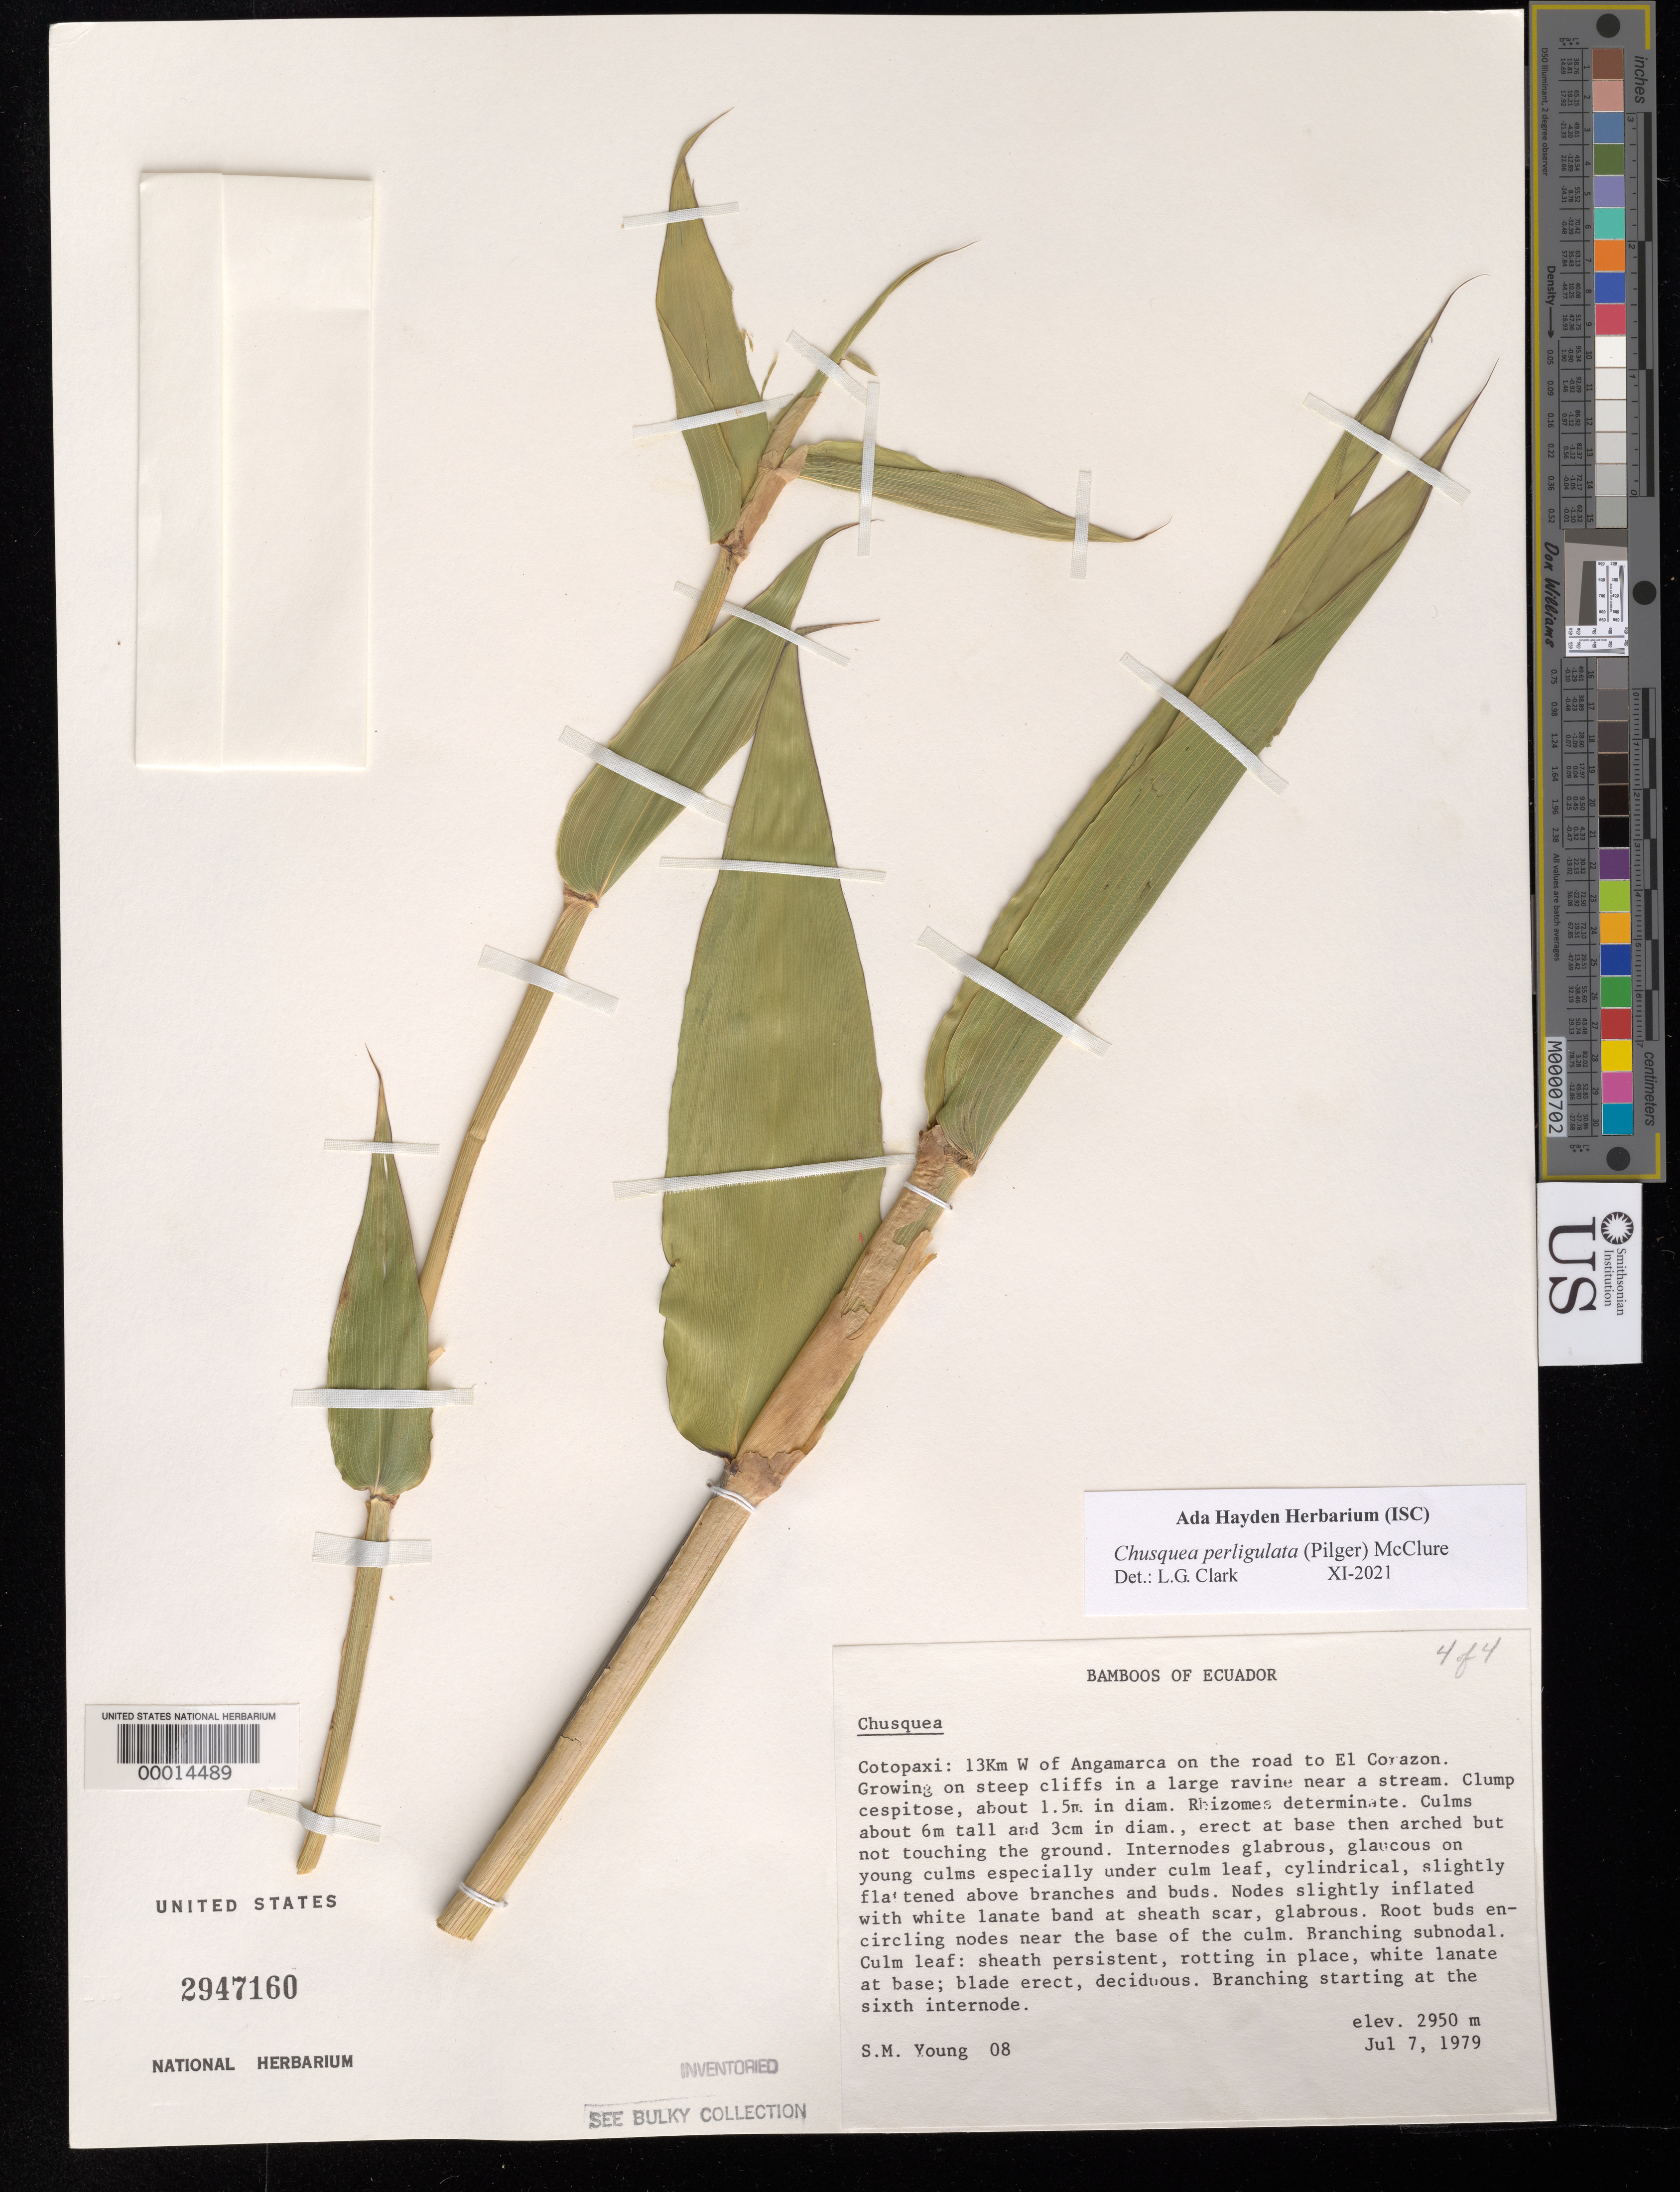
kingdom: Plantae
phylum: Tracheophyta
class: Liliopsida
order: Poales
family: Poaceae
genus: Chusquea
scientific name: Chusquea perligulata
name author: (Pilg.) McClure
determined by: Clark, Lynn G., (ISC), Iowa State University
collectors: S. Young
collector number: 08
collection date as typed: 07 Jul 1979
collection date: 1979-07-07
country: Ecuador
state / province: Cotopaxi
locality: AnGamarca/El Corazon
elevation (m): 2950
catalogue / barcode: US 2947160